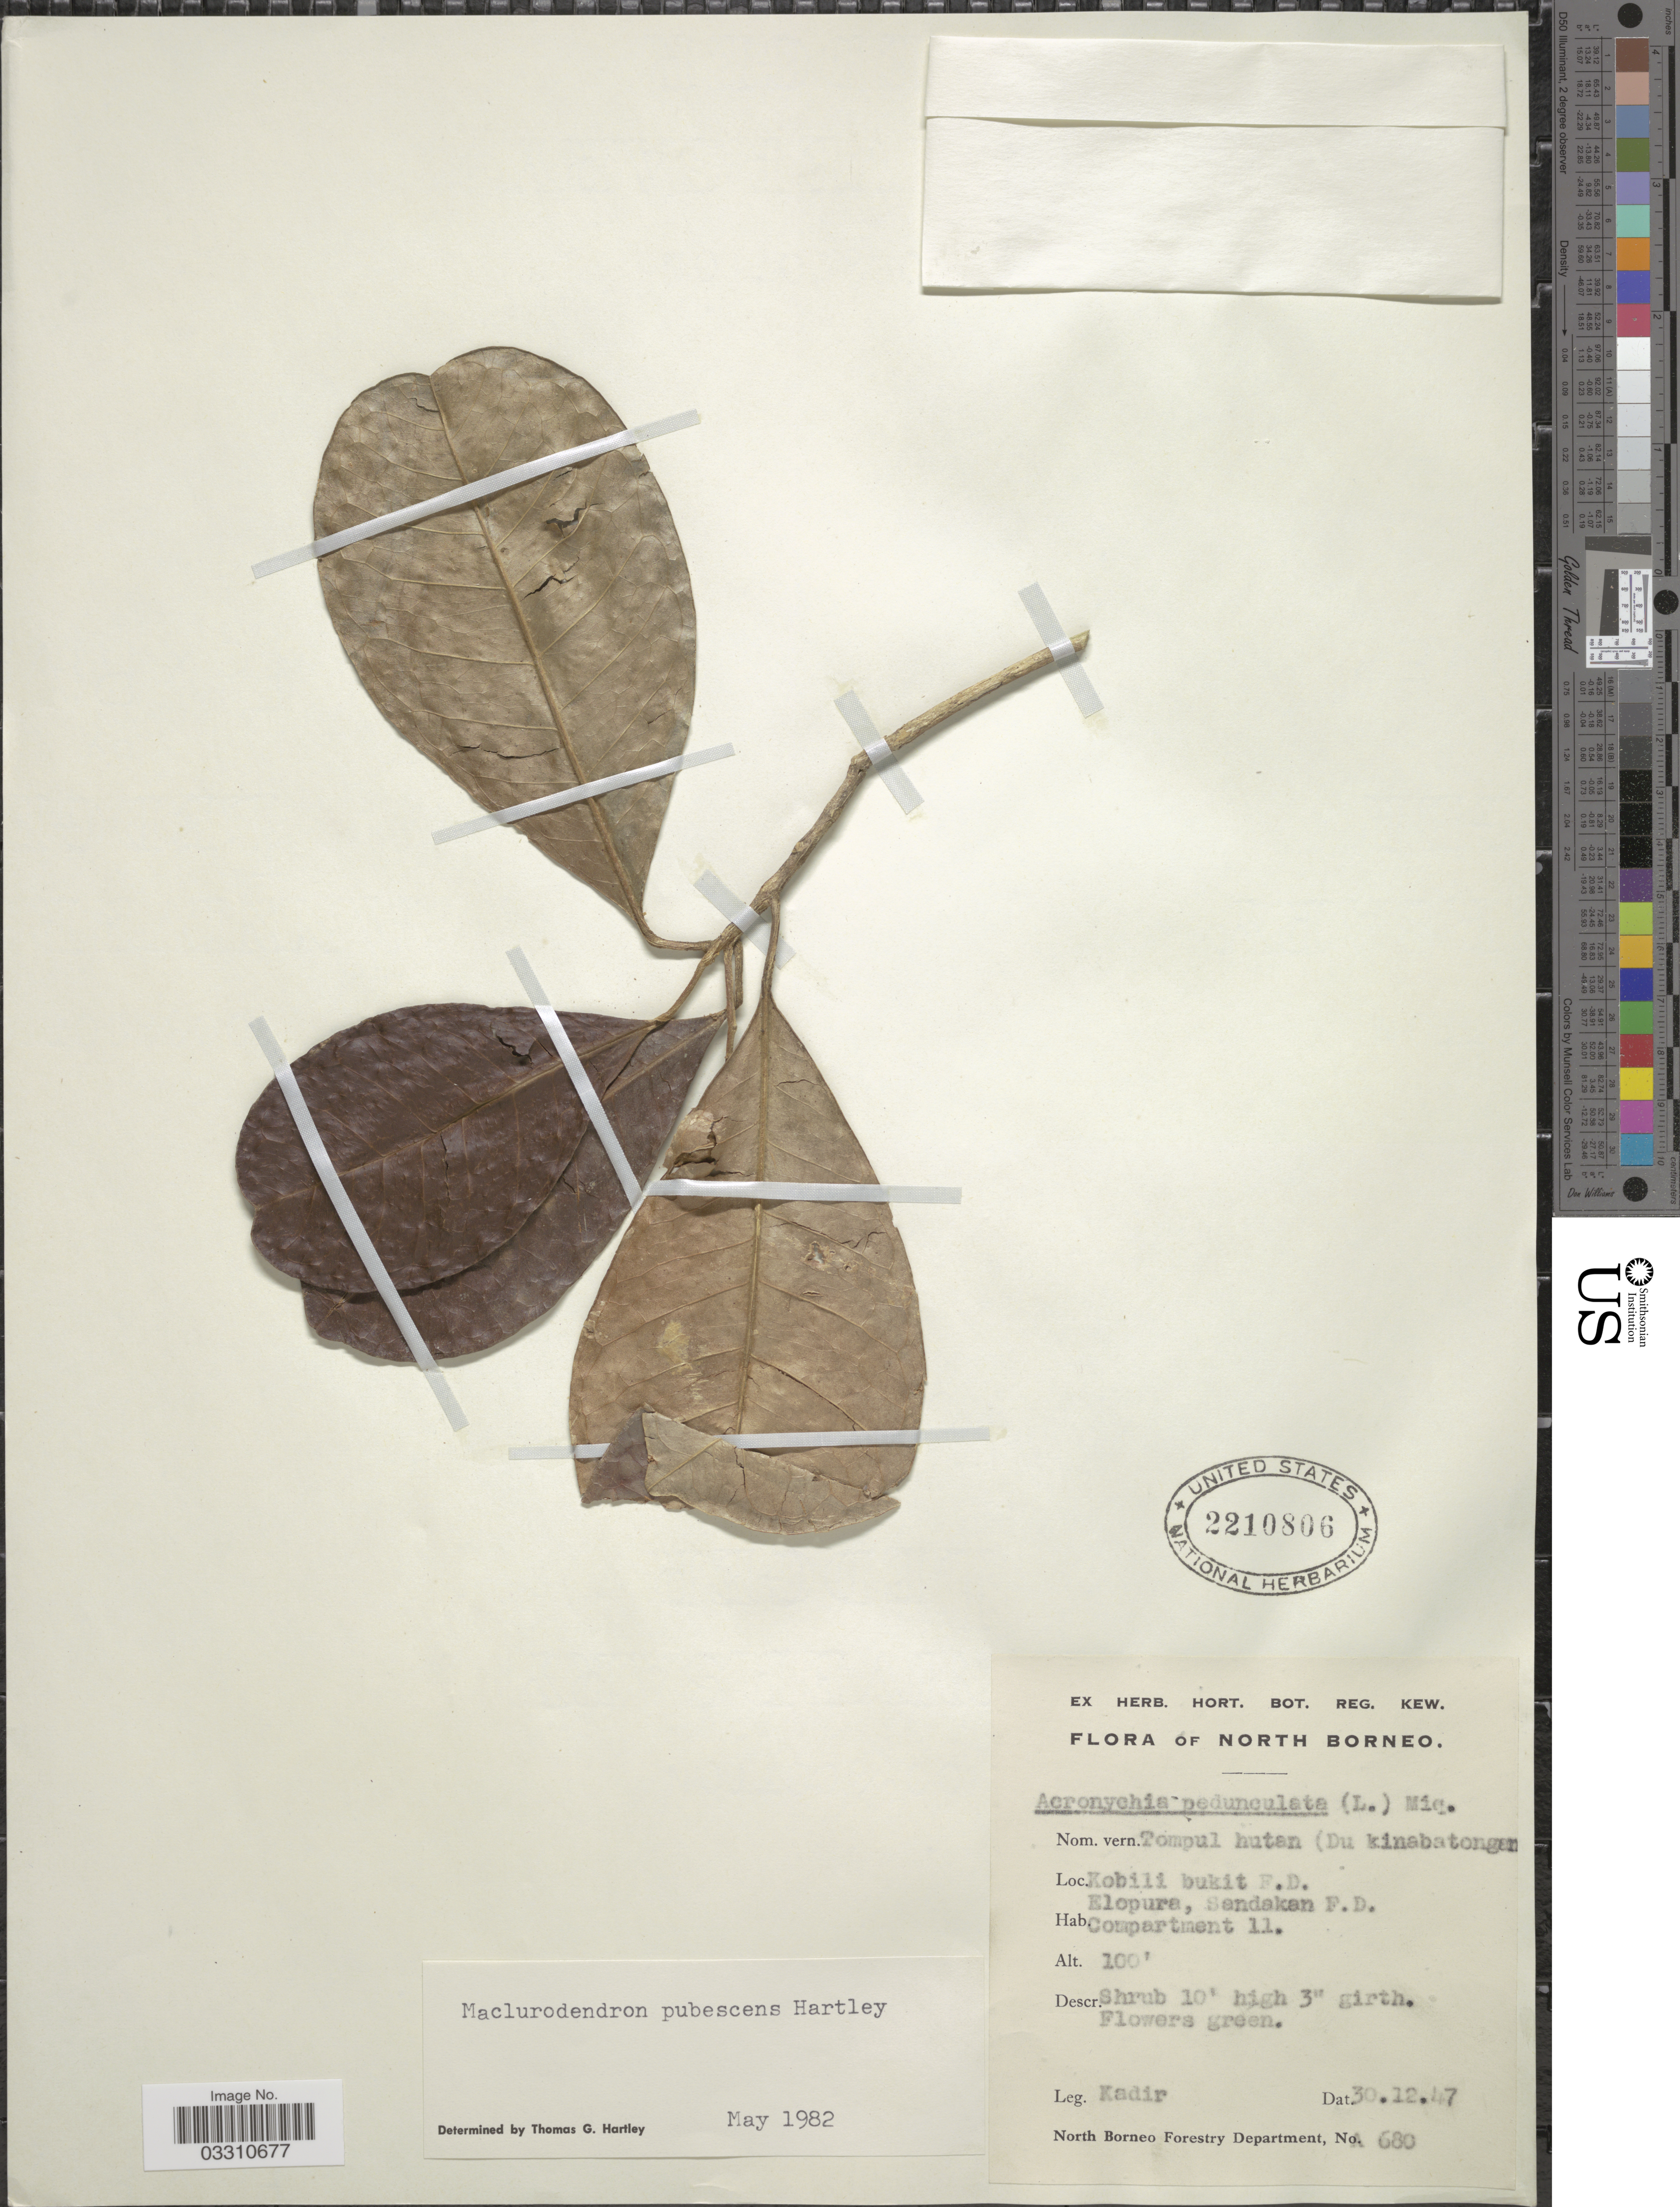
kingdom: Plantae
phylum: Tracheophyta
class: Magnoliopsida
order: Sapindales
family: Rutaceae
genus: Maclurodendron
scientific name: Maclurodendron pubescens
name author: T.G. Hartley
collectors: -. Kadir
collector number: A680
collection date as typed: Transcribed d/m/y: 30/12/47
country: Malaysia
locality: North Borneo. Kobili bukit F.D. Elopura, Sandakan F.D.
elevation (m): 30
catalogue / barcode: US 2210806